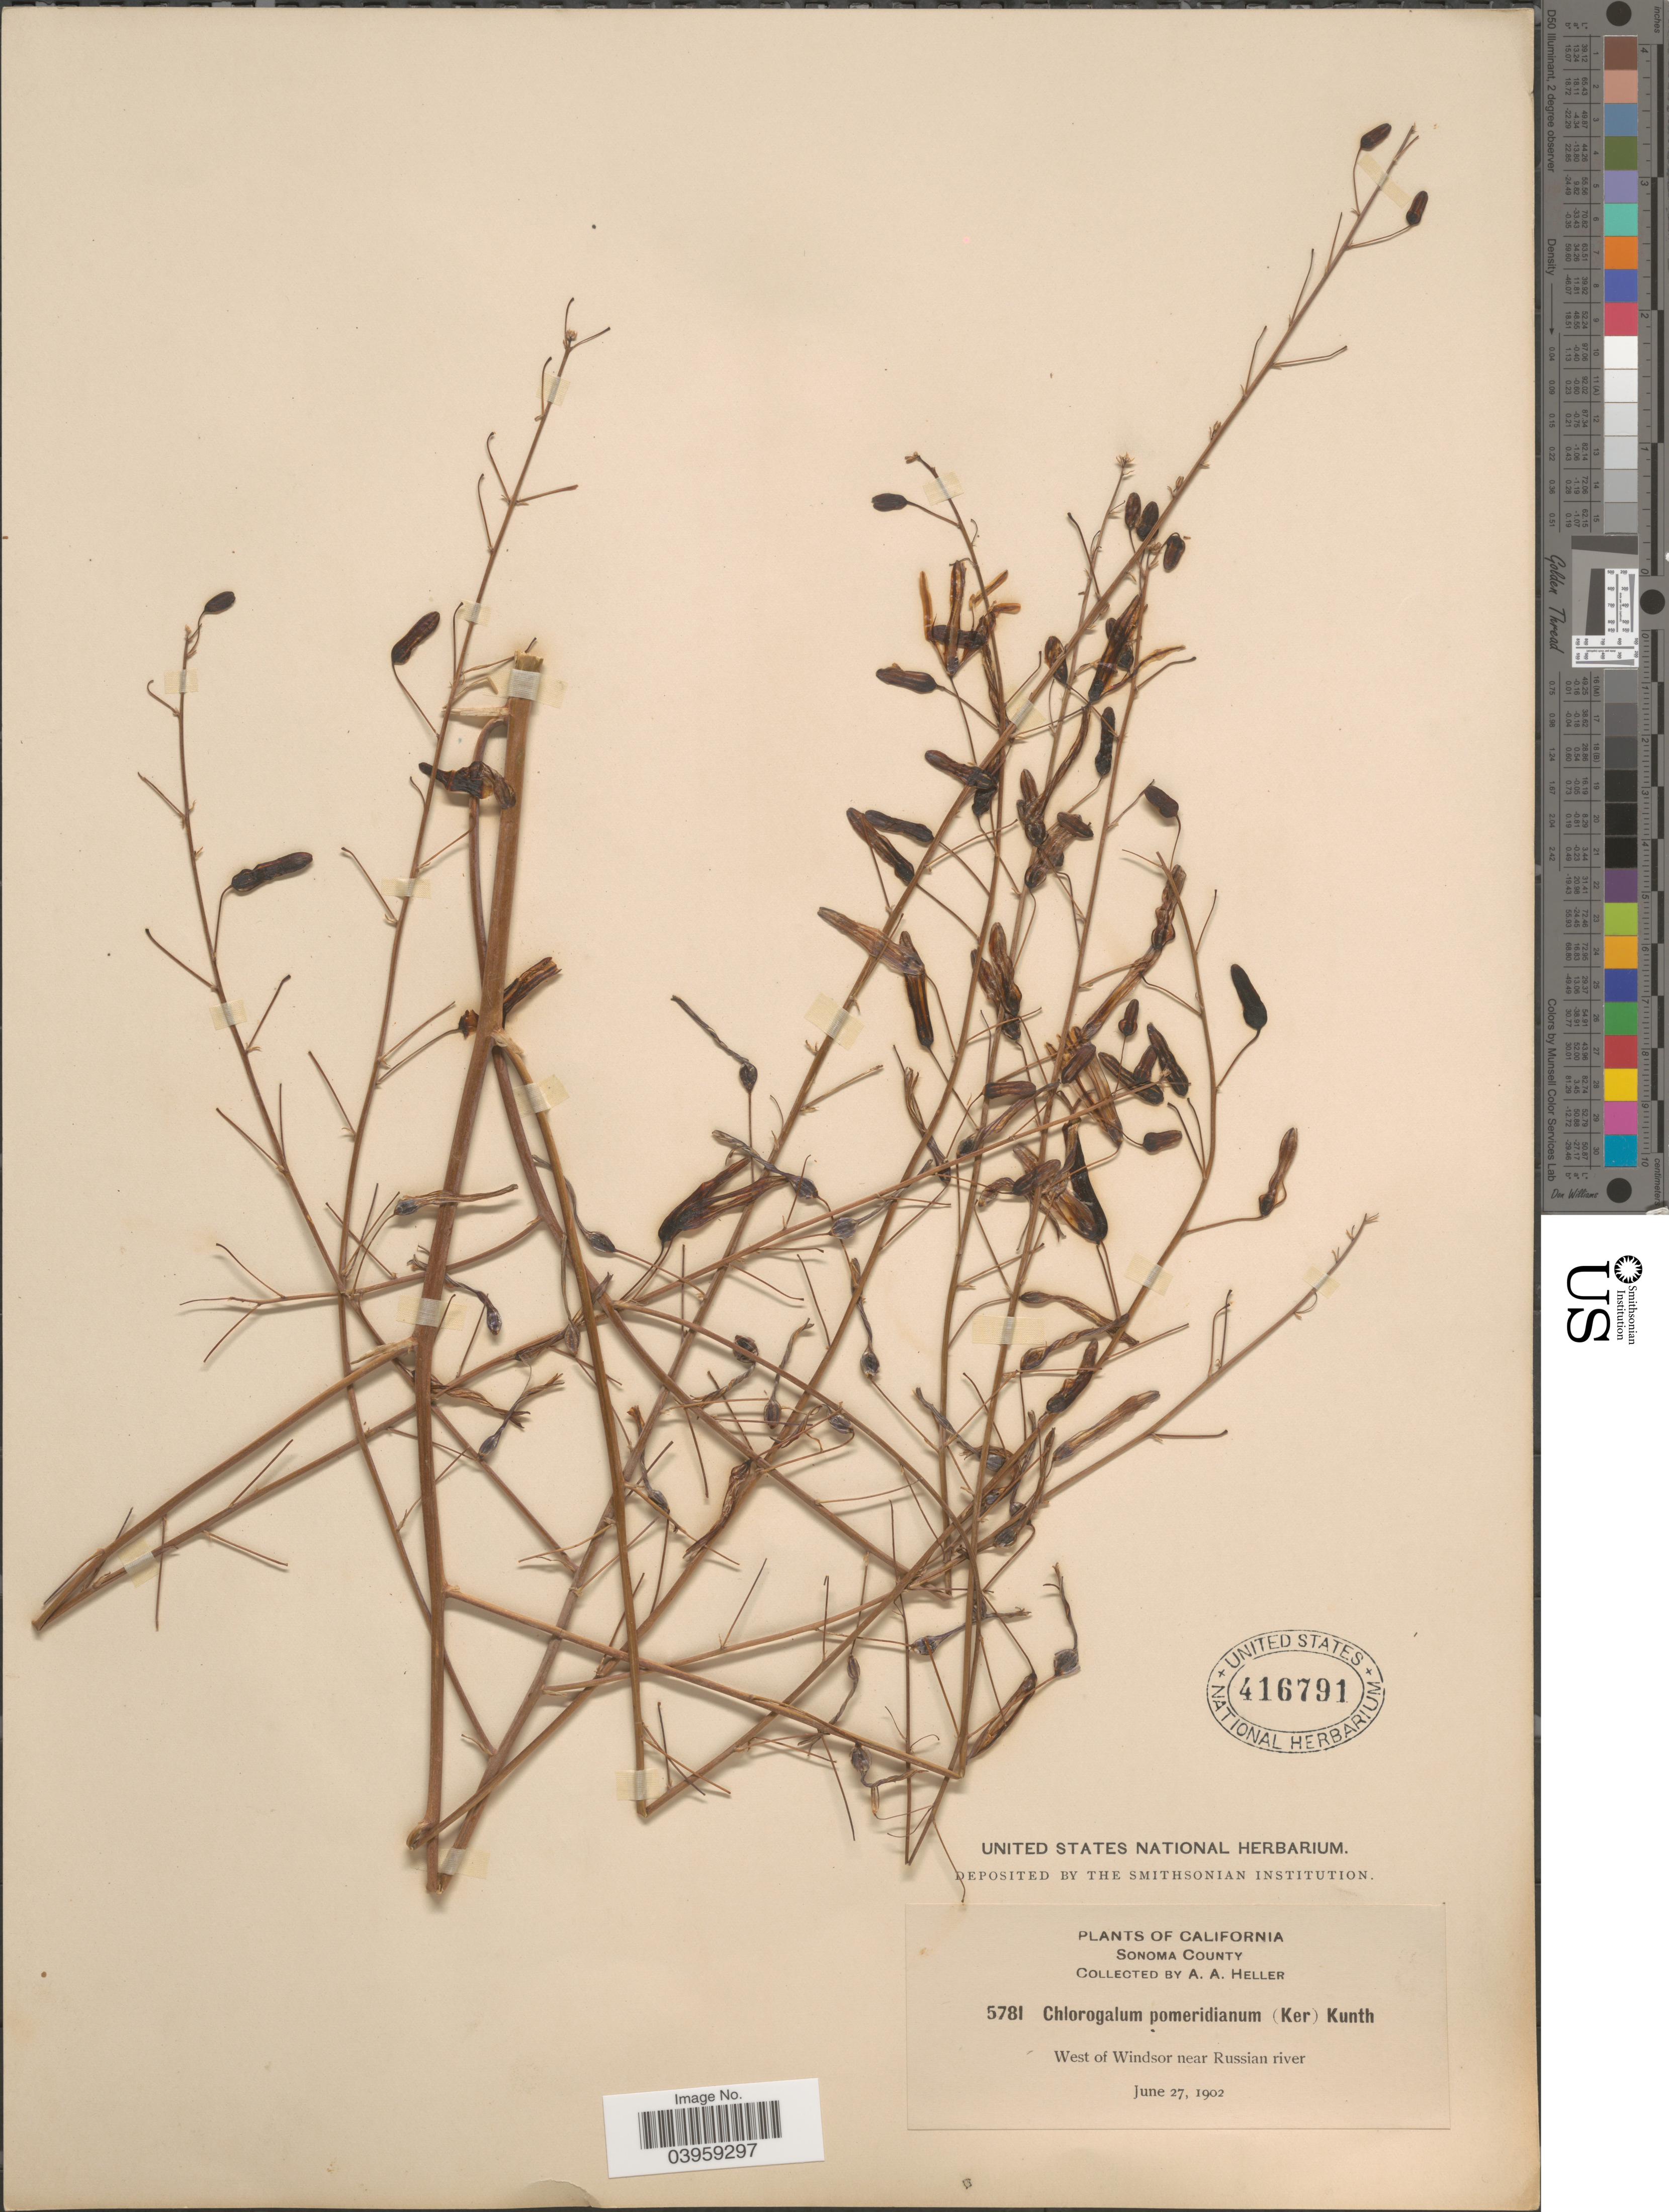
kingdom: Plantae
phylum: Tracheophyta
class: Liliopsida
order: Asparagales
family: Asparagaceae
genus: Chlorogalum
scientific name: Chlorogalum pomeridianum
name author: (DC.) Kunth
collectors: A. A. Heller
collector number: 5781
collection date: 1902-06-27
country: United States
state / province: California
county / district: Sonoma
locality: Sonoma County. West of Windsor near Russian river.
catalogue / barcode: US 416791